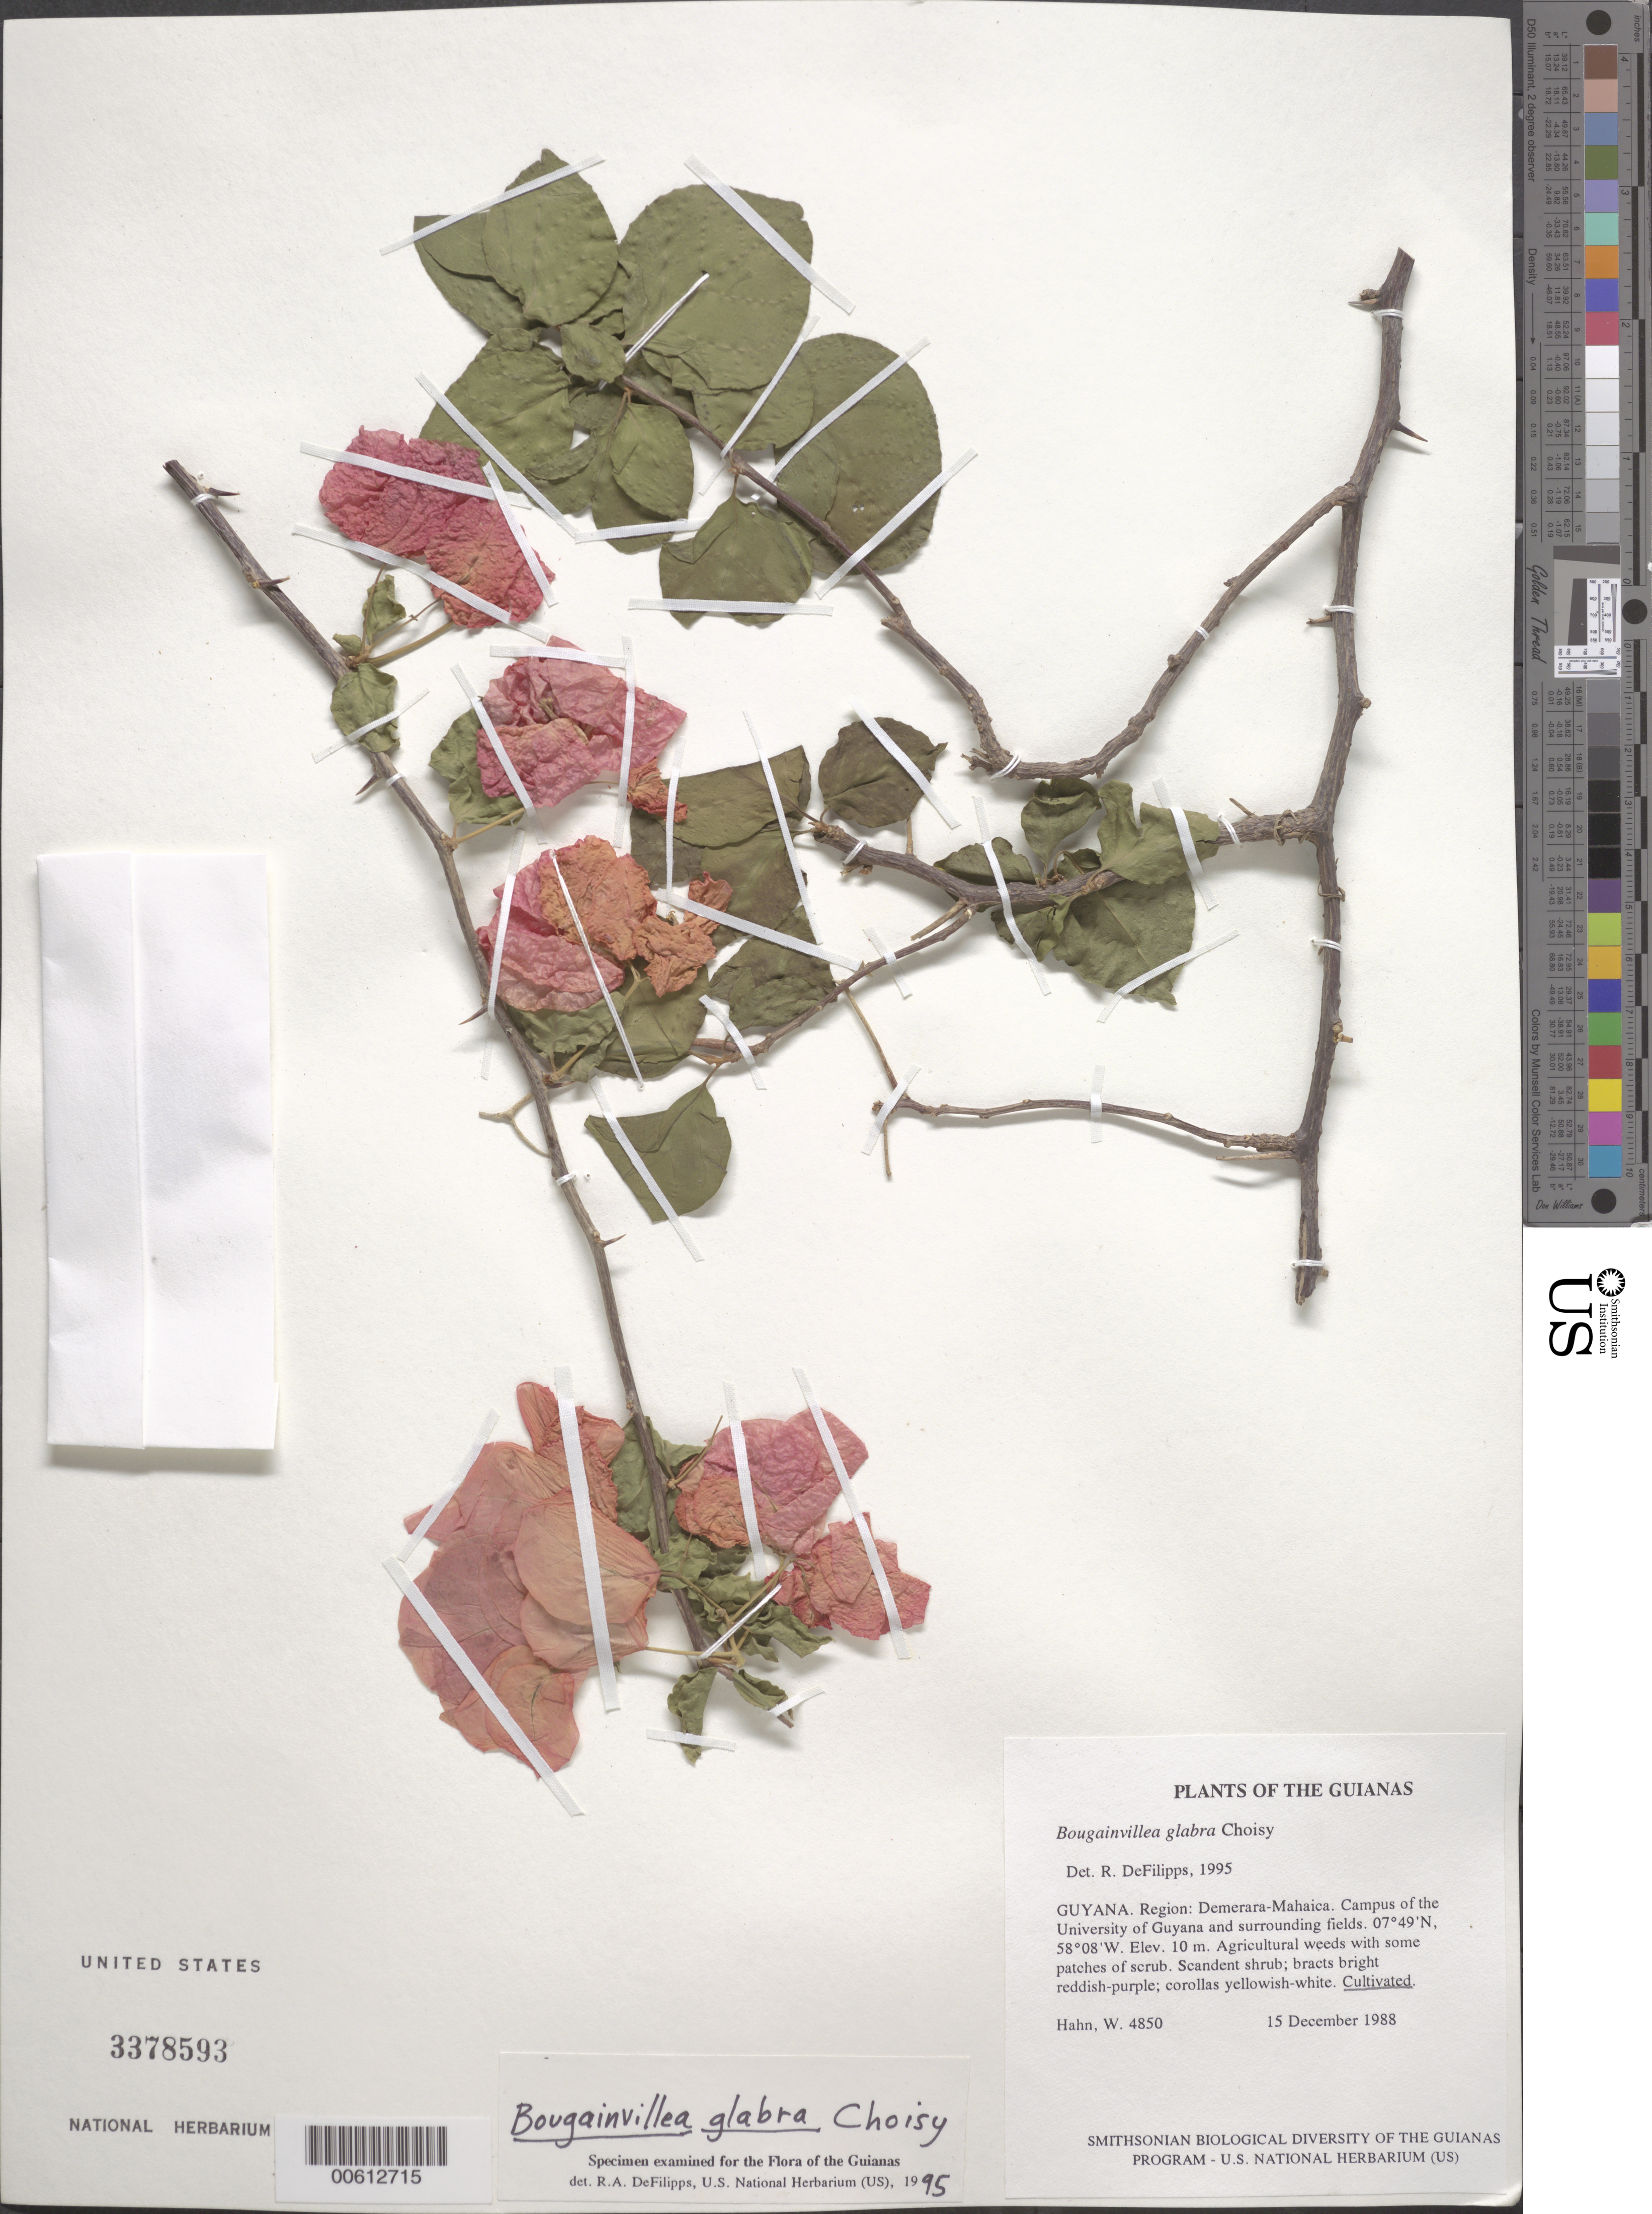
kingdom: Plantae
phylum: Tracheophyta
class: Magnoliopsida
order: Caryophyllales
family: Nyctaginaceae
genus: Bougainvillea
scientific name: Bougainvillea glabra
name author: Choisy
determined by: DeFilipps, R. A.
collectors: W. Hahn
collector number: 4850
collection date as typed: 15 December 1988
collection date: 1988-12-15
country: Guyana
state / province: Demerara-Mahaica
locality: Campus of the University of Guyana and surrounding fields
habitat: Agricultural weeds with some patches of scrub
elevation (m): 10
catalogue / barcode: US 3378593